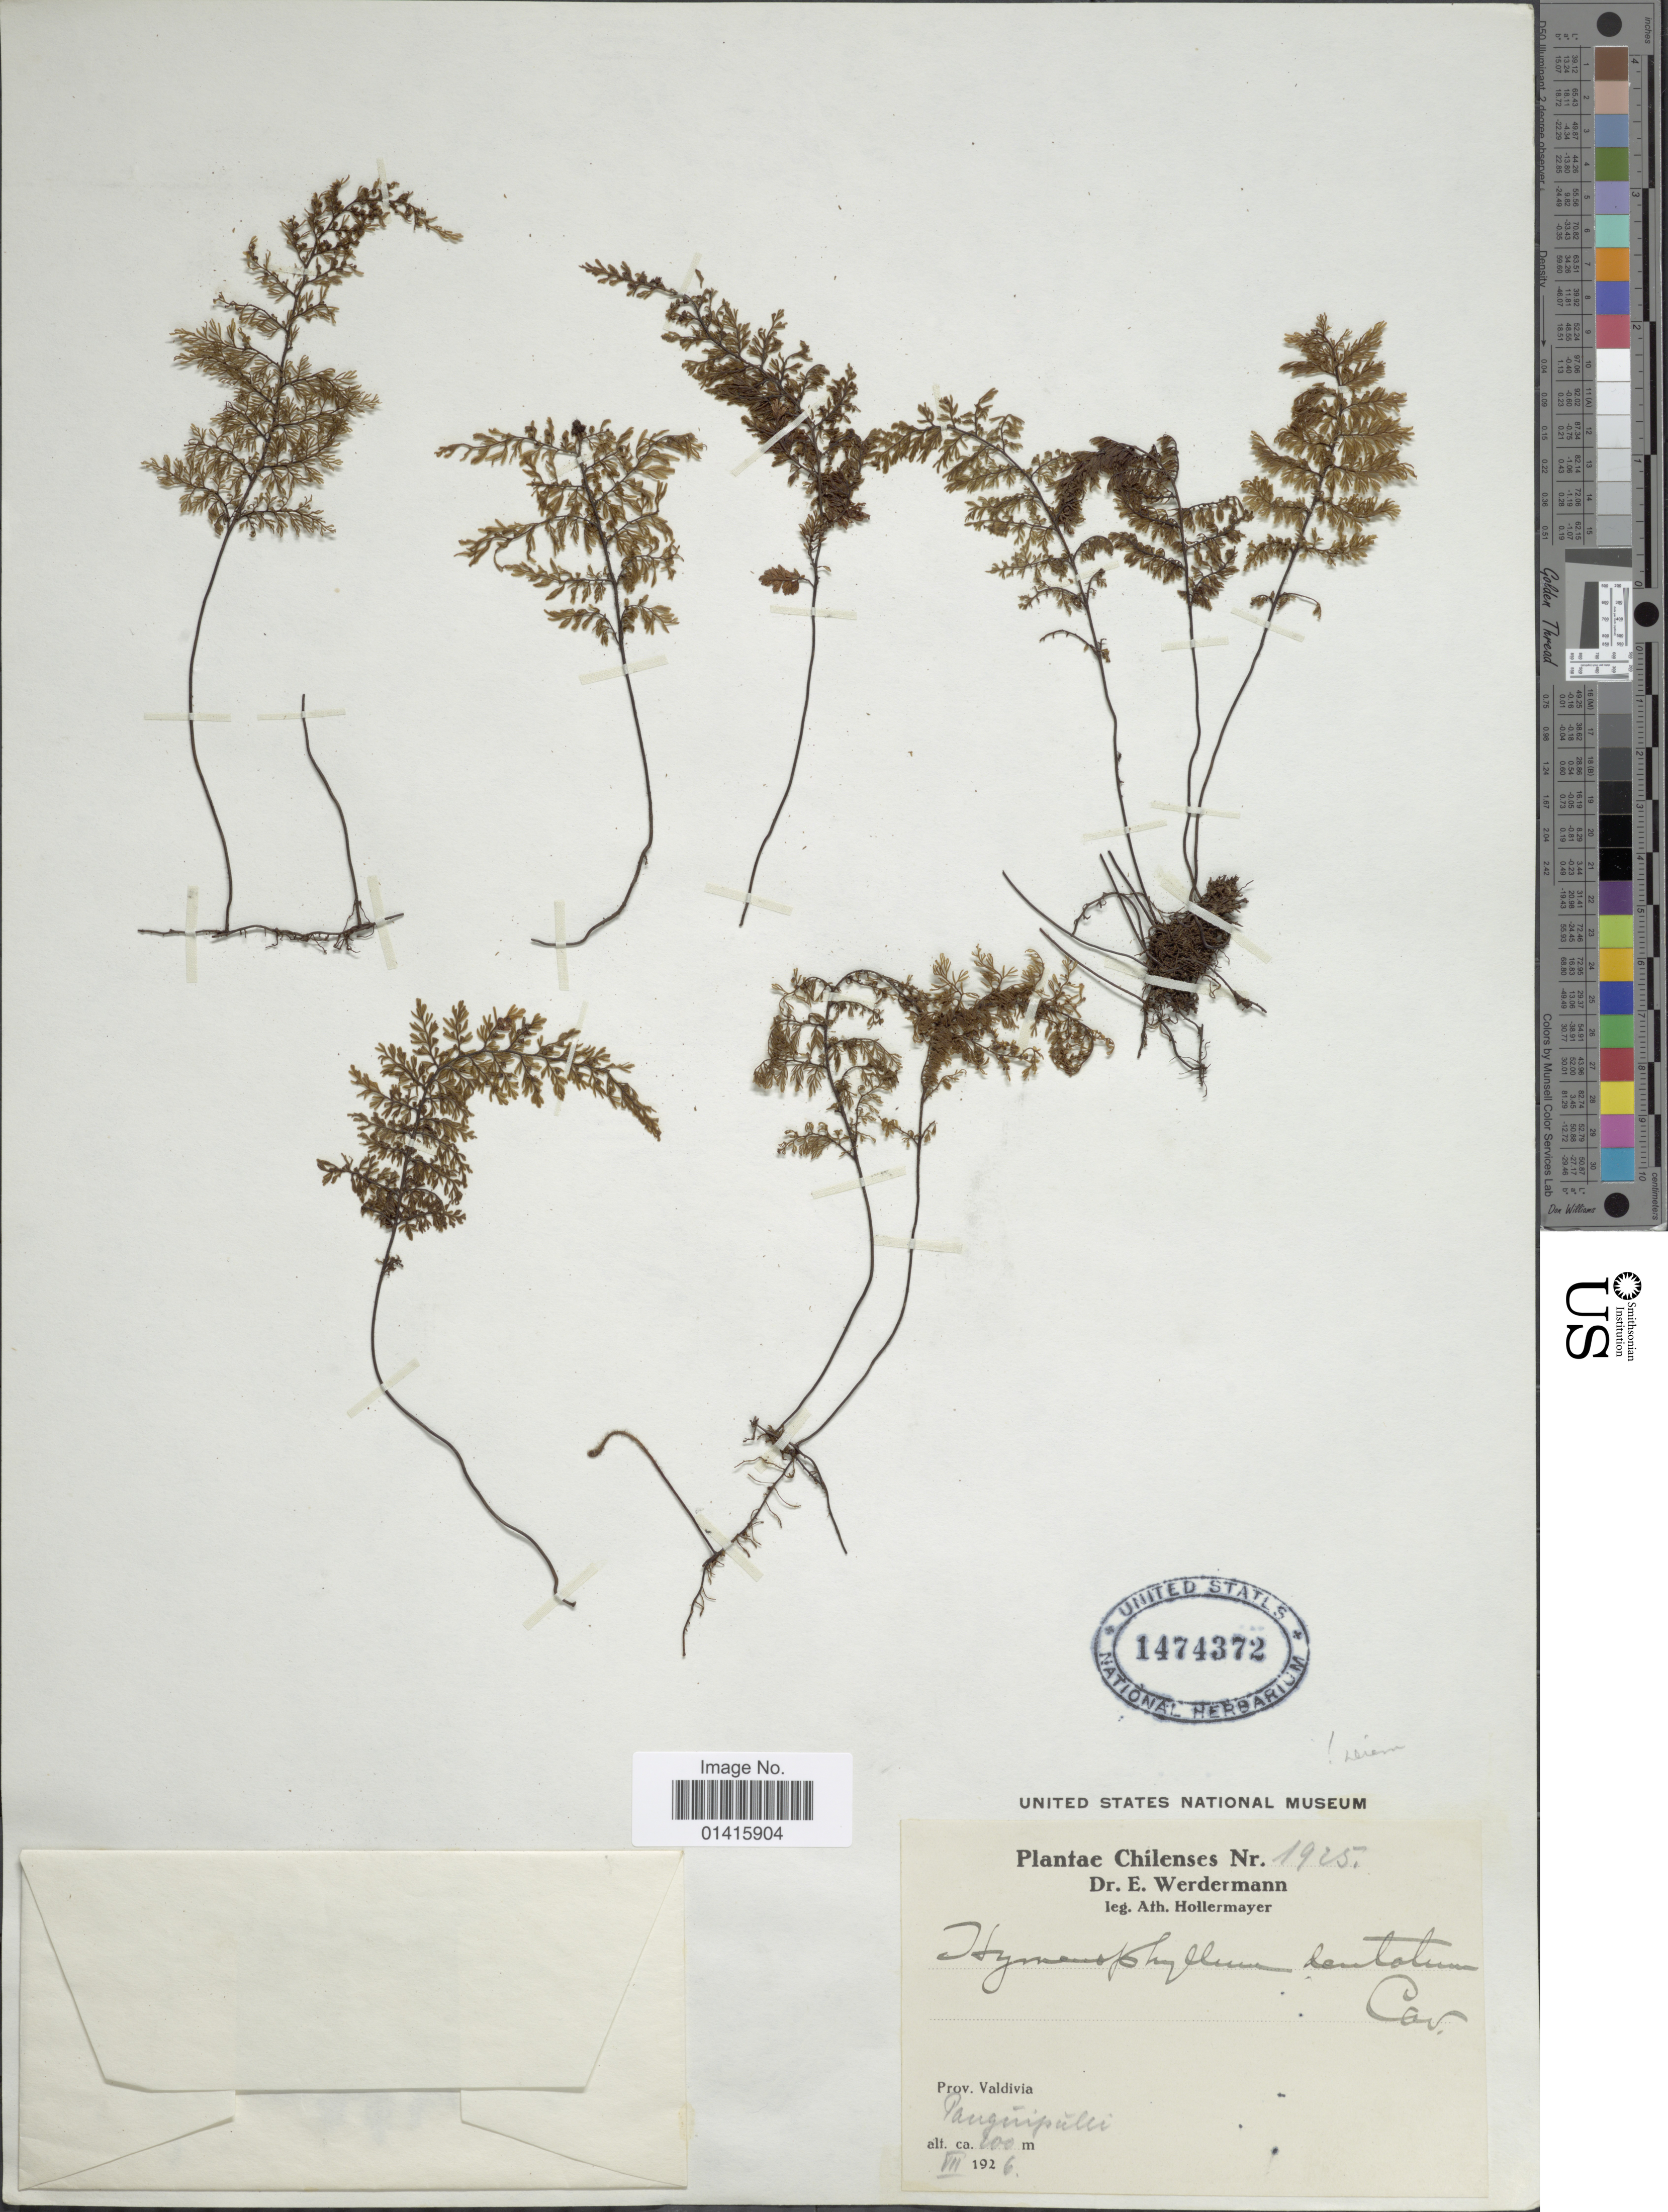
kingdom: Plantae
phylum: Tracheophyta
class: Polypodiopsida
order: Hymenophyllales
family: Hymenophyllaceae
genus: Hymenophyllum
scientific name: Hymenophyllum dentatum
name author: Cav.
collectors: A. Hollermayer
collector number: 1925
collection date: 1926-07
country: Chile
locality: Prov. Valdivia, Panguipulli.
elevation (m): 200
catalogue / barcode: US 1474372